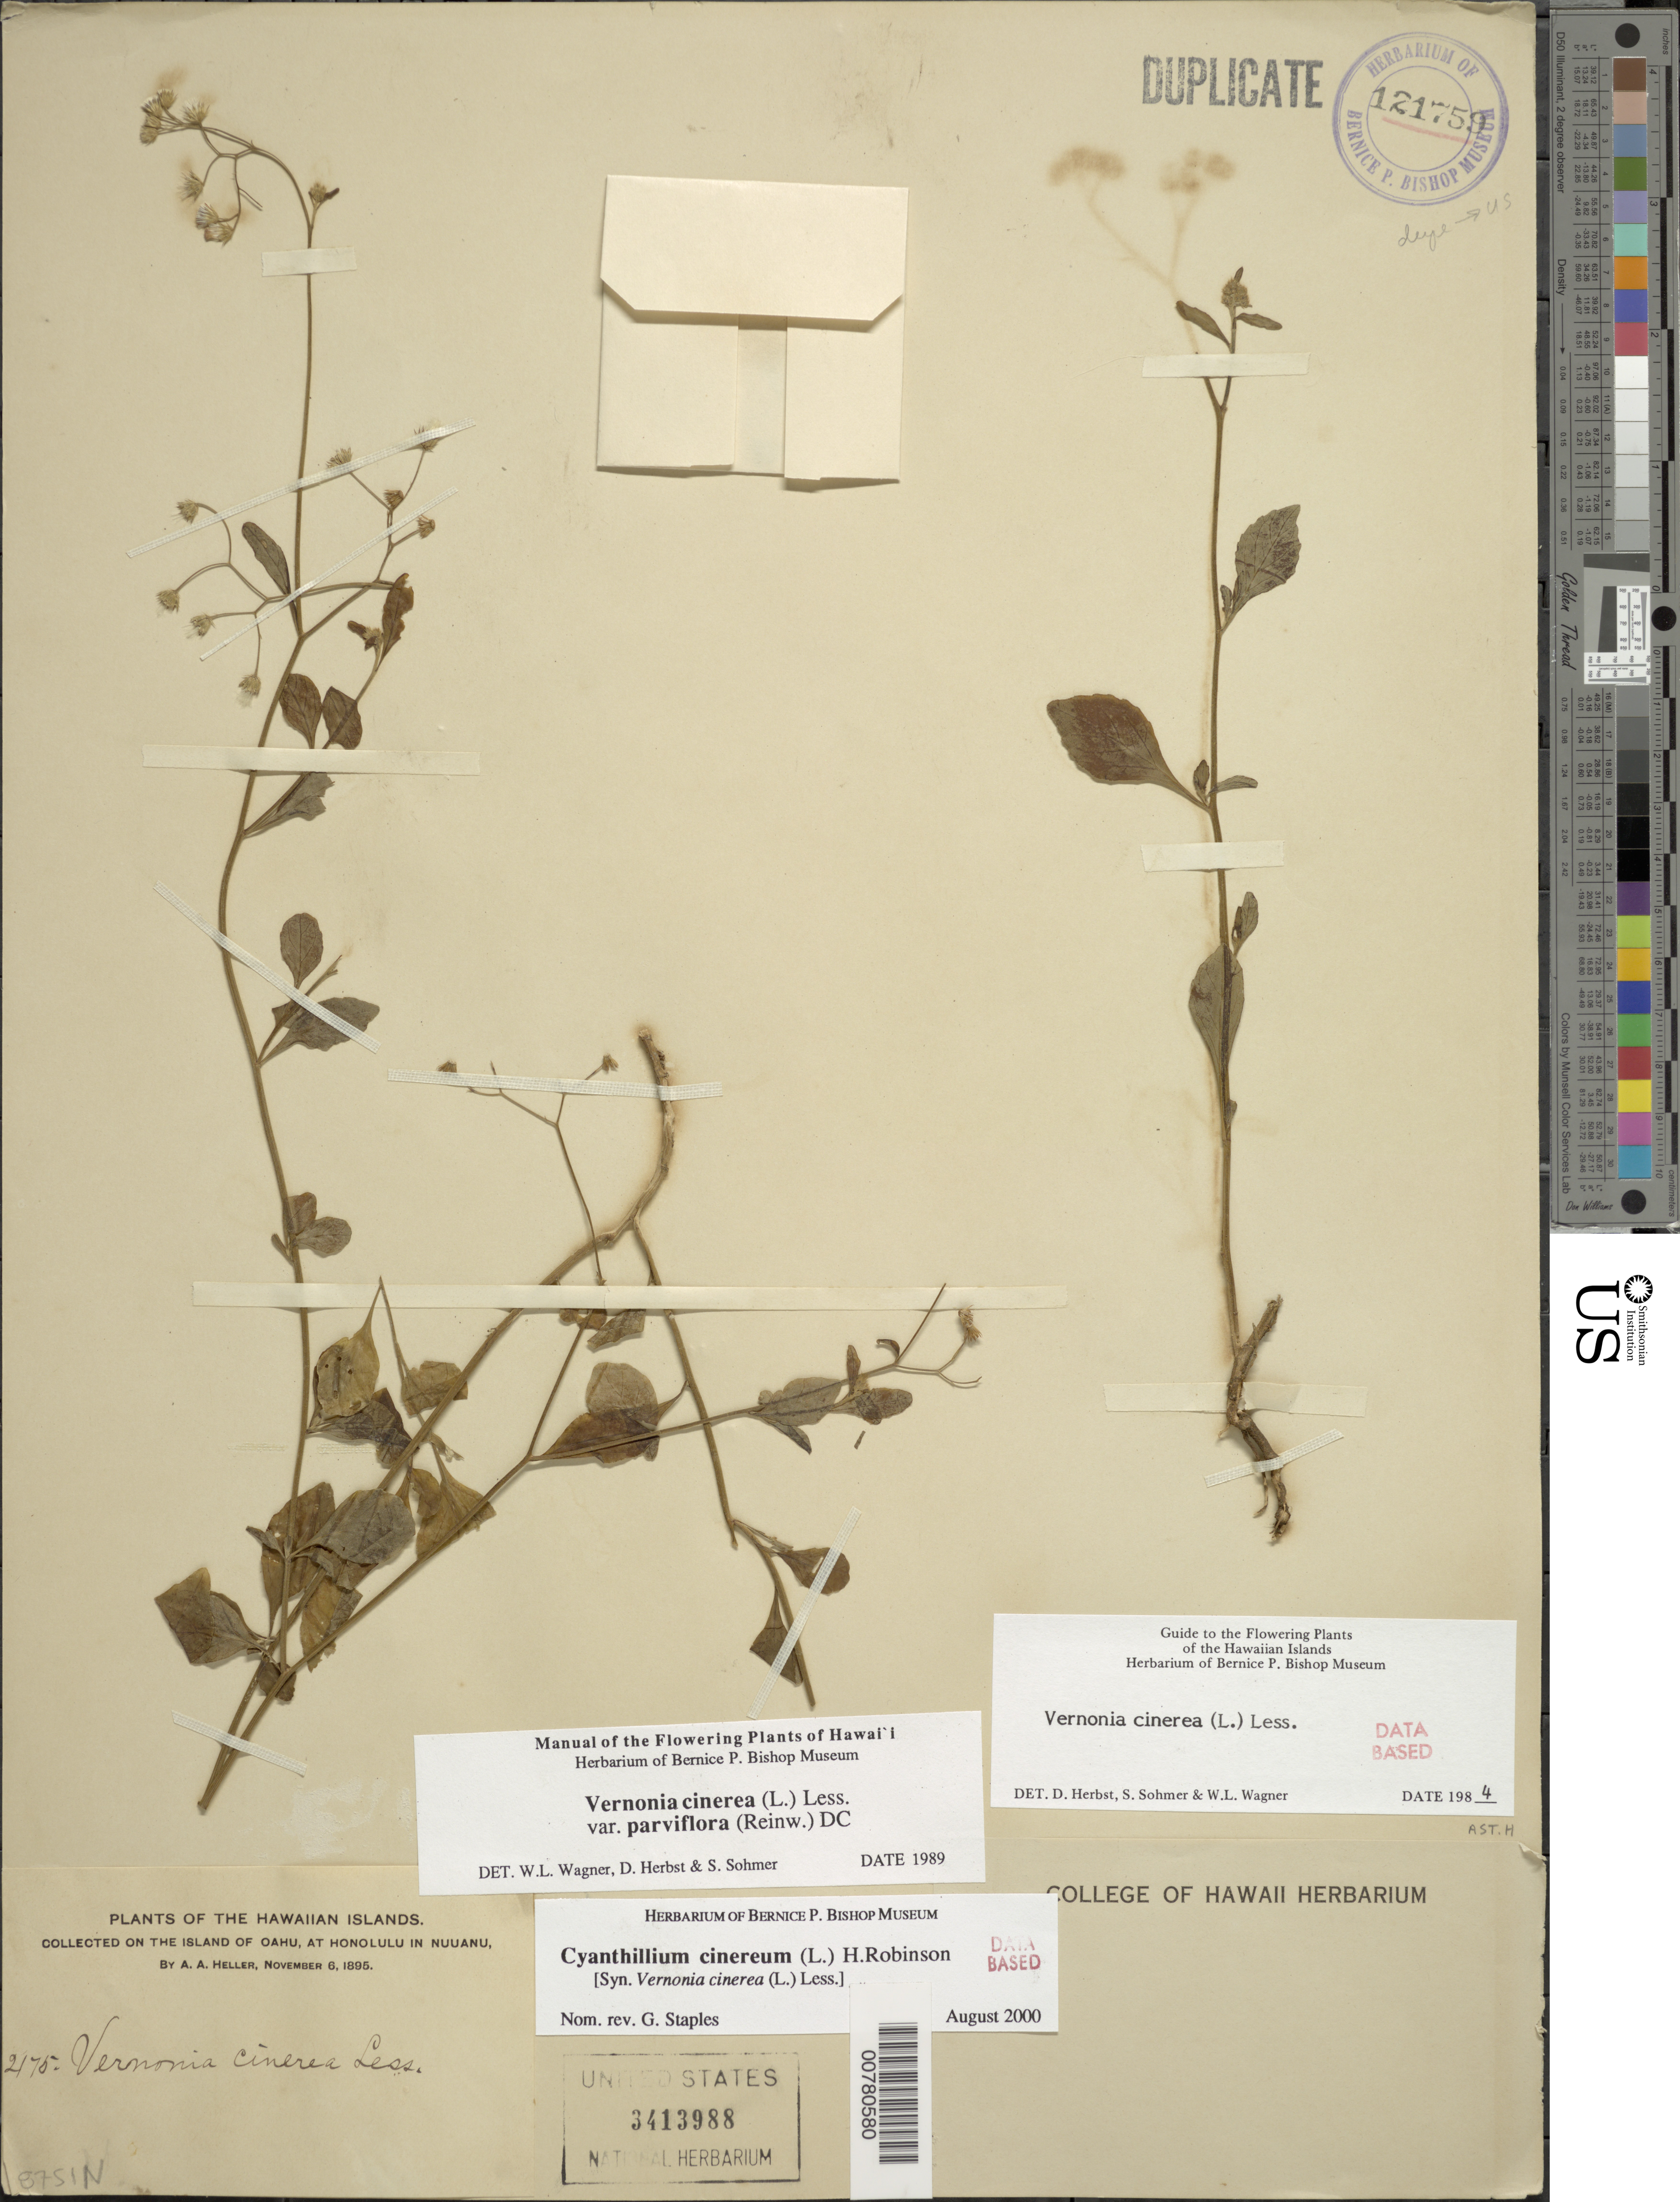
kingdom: Plantae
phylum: Tracheophyta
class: Magnoliopsida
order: Asterales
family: Asteraceae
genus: Cyanthillium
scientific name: Cyanthillium cinereum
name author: (L.) H. Rob.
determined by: Staples, G. W.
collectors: A. A. Heller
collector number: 2175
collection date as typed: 6 Nov 1895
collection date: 1895-11-06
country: United States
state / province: Hawaii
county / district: Honolulu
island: Oahu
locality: Nuuanu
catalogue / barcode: US 3413988